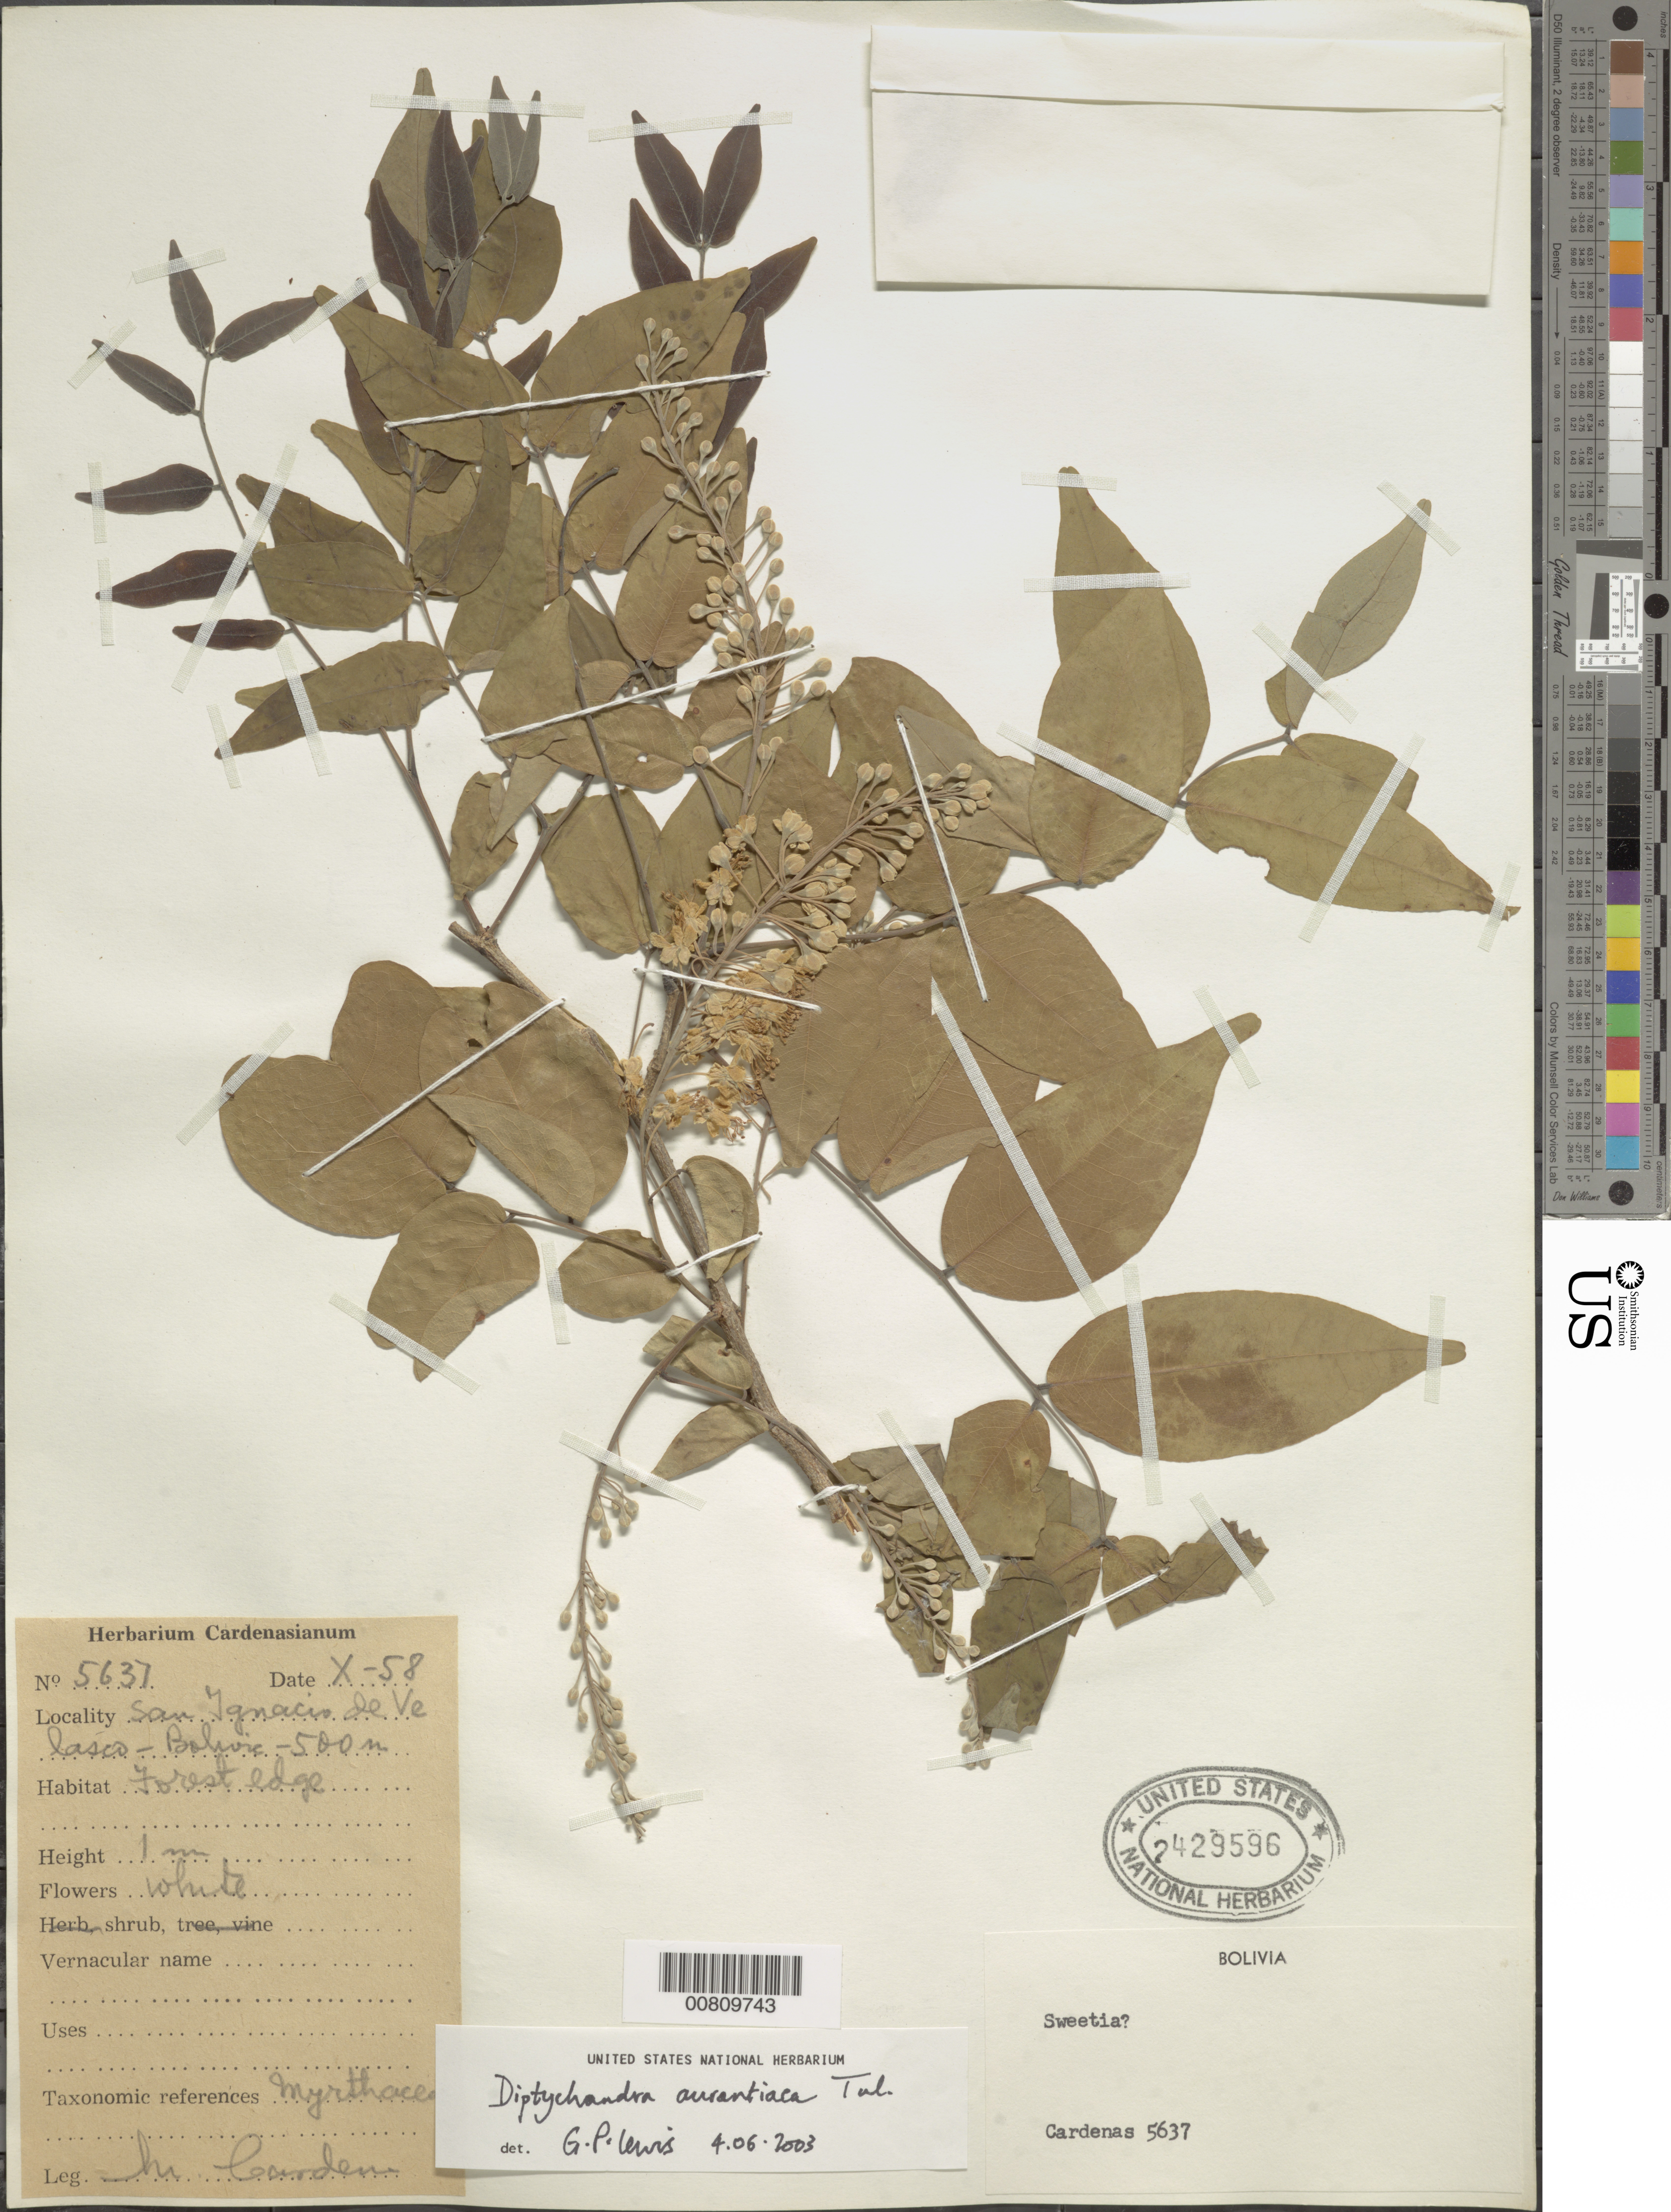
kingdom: Plantae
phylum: Tracheophyta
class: Magnoliopsida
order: Fabales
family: Fabaceae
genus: Diptychandra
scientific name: Diptychandra aurantiaca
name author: (Mart.) Tul.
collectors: M. Cárdenas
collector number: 5637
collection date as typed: Oct 1958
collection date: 1958-10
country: Bolivia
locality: San Ignacio de Velasco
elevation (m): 500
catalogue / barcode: US 2429596